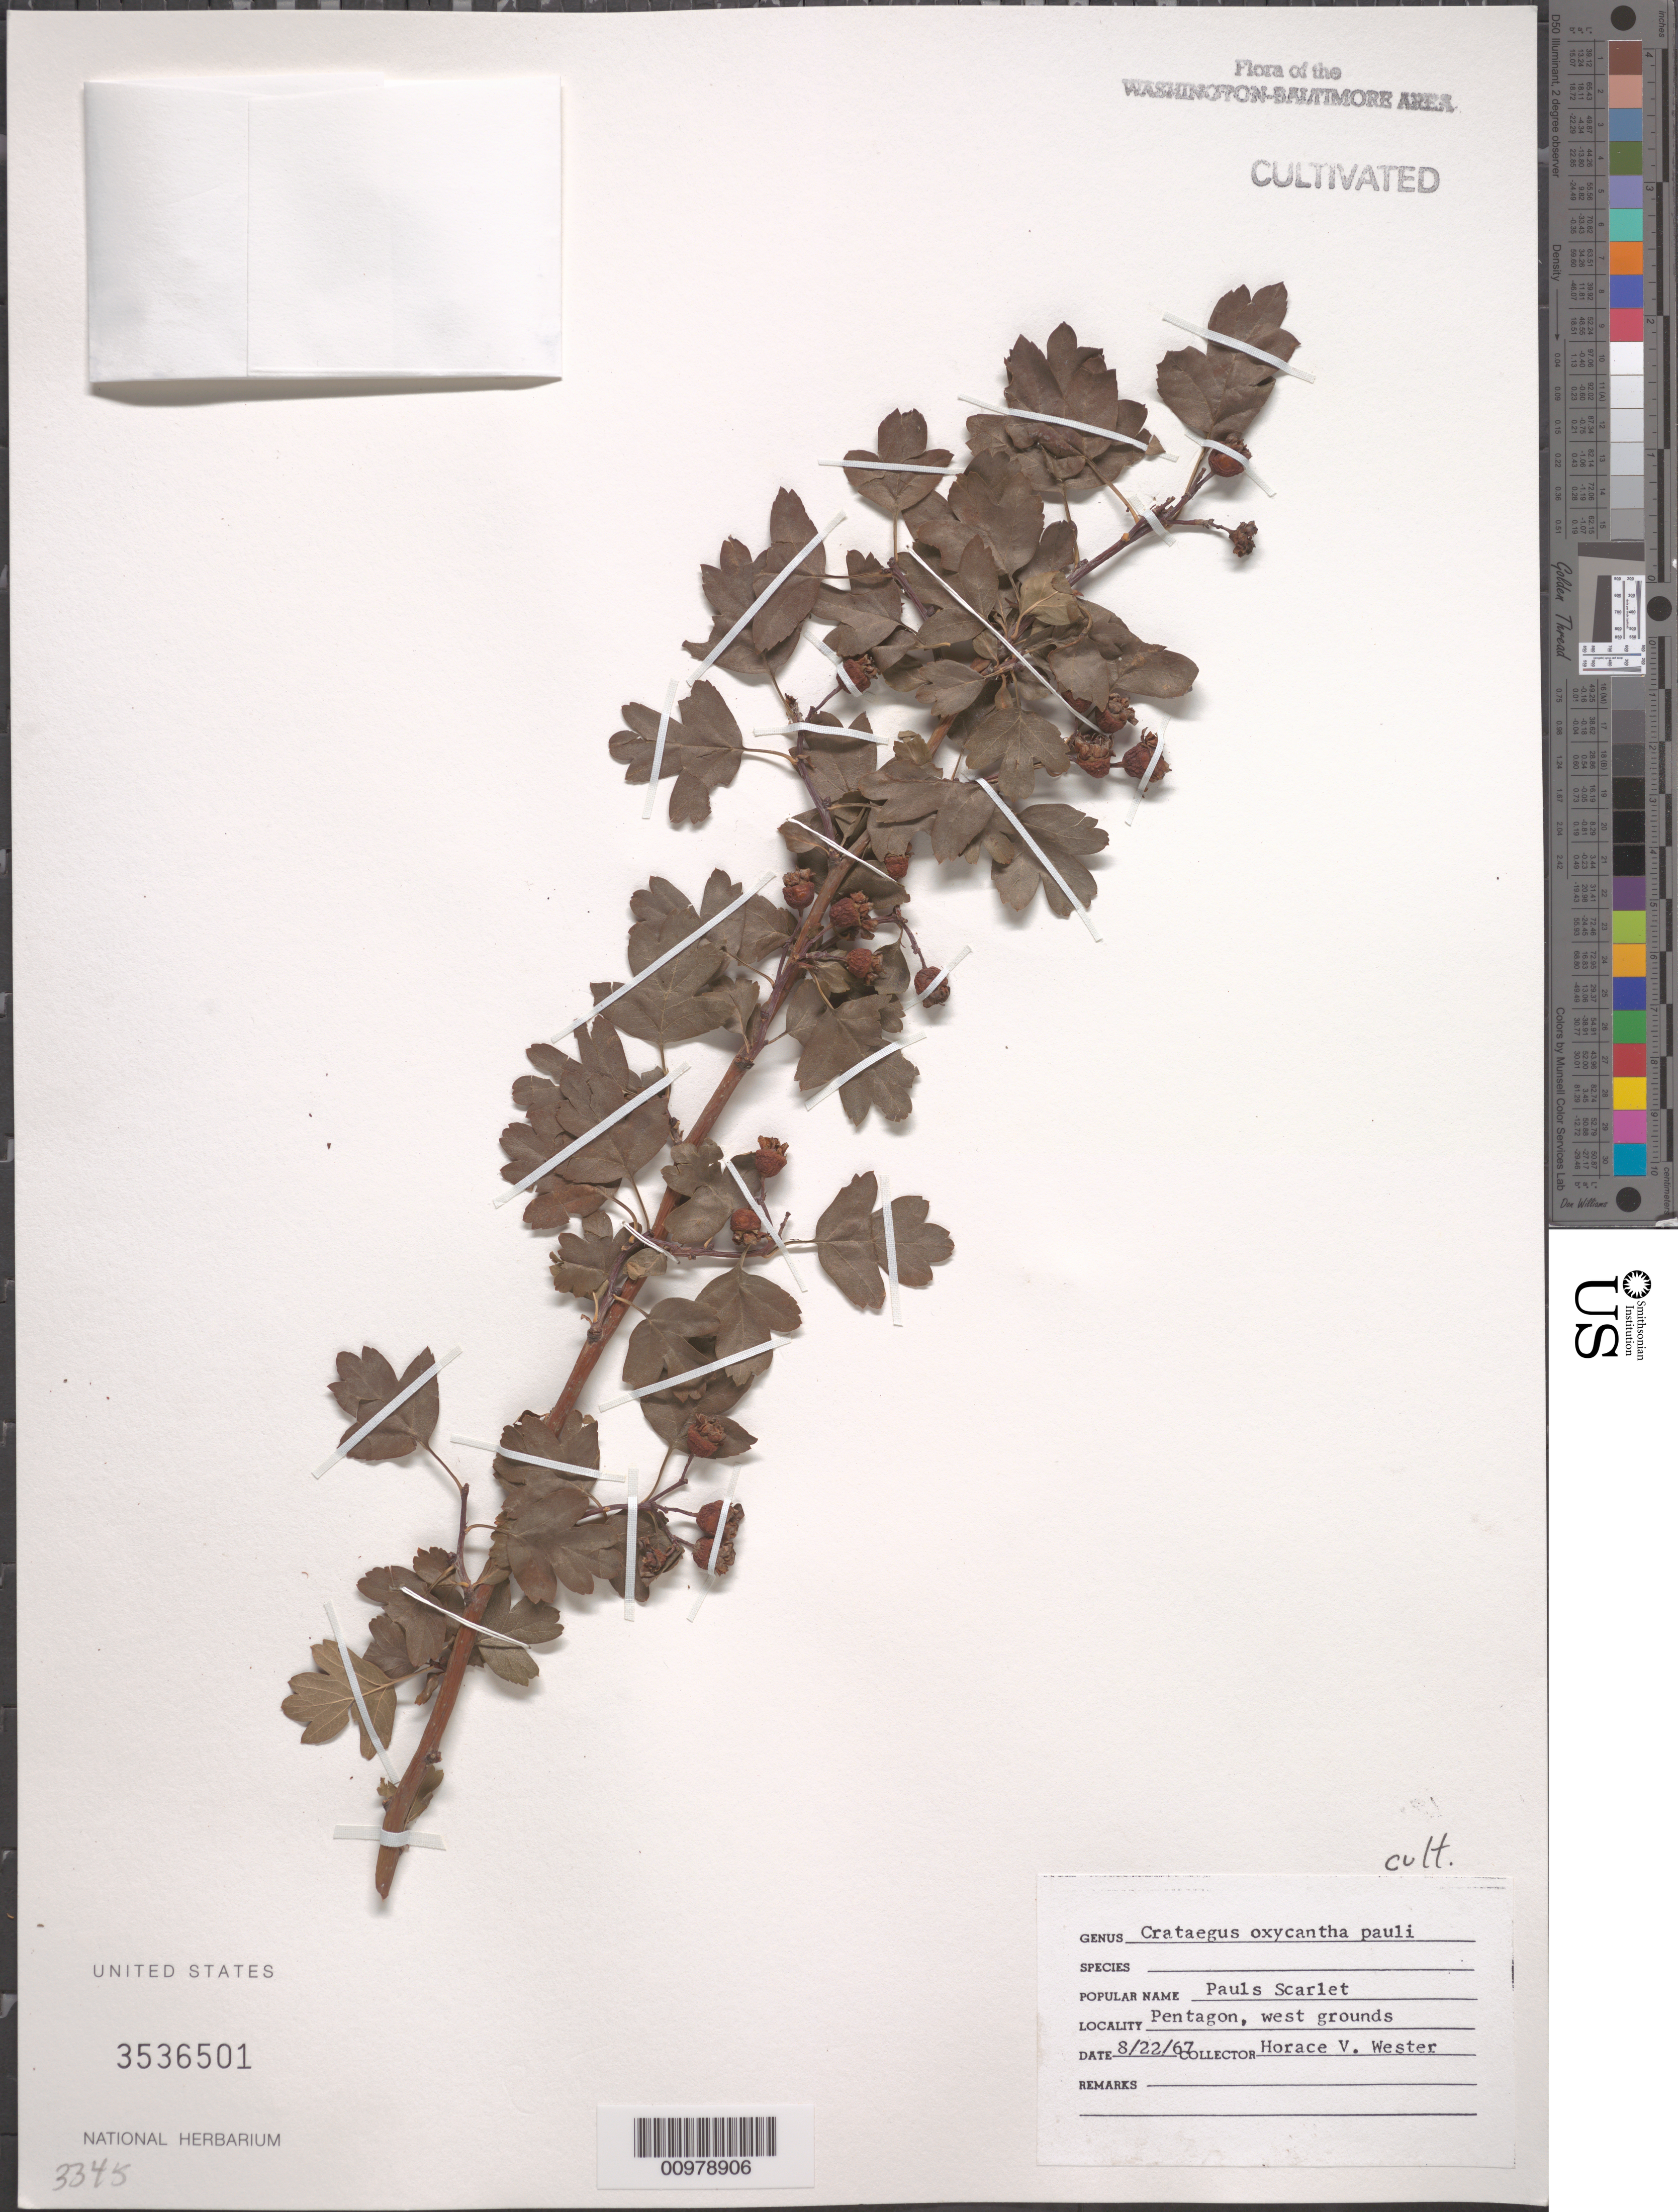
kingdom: Plantae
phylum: Tracheophyta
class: Magnoliopsida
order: Rosales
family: Rosaceae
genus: Crataegus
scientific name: Crataegus oxyacantha var. pauli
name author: L.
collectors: H. Wester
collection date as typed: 8/22/67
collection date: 1967-08-22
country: United States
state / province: Virginia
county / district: Arlington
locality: Pentagon, west grounds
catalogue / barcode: US 3536501